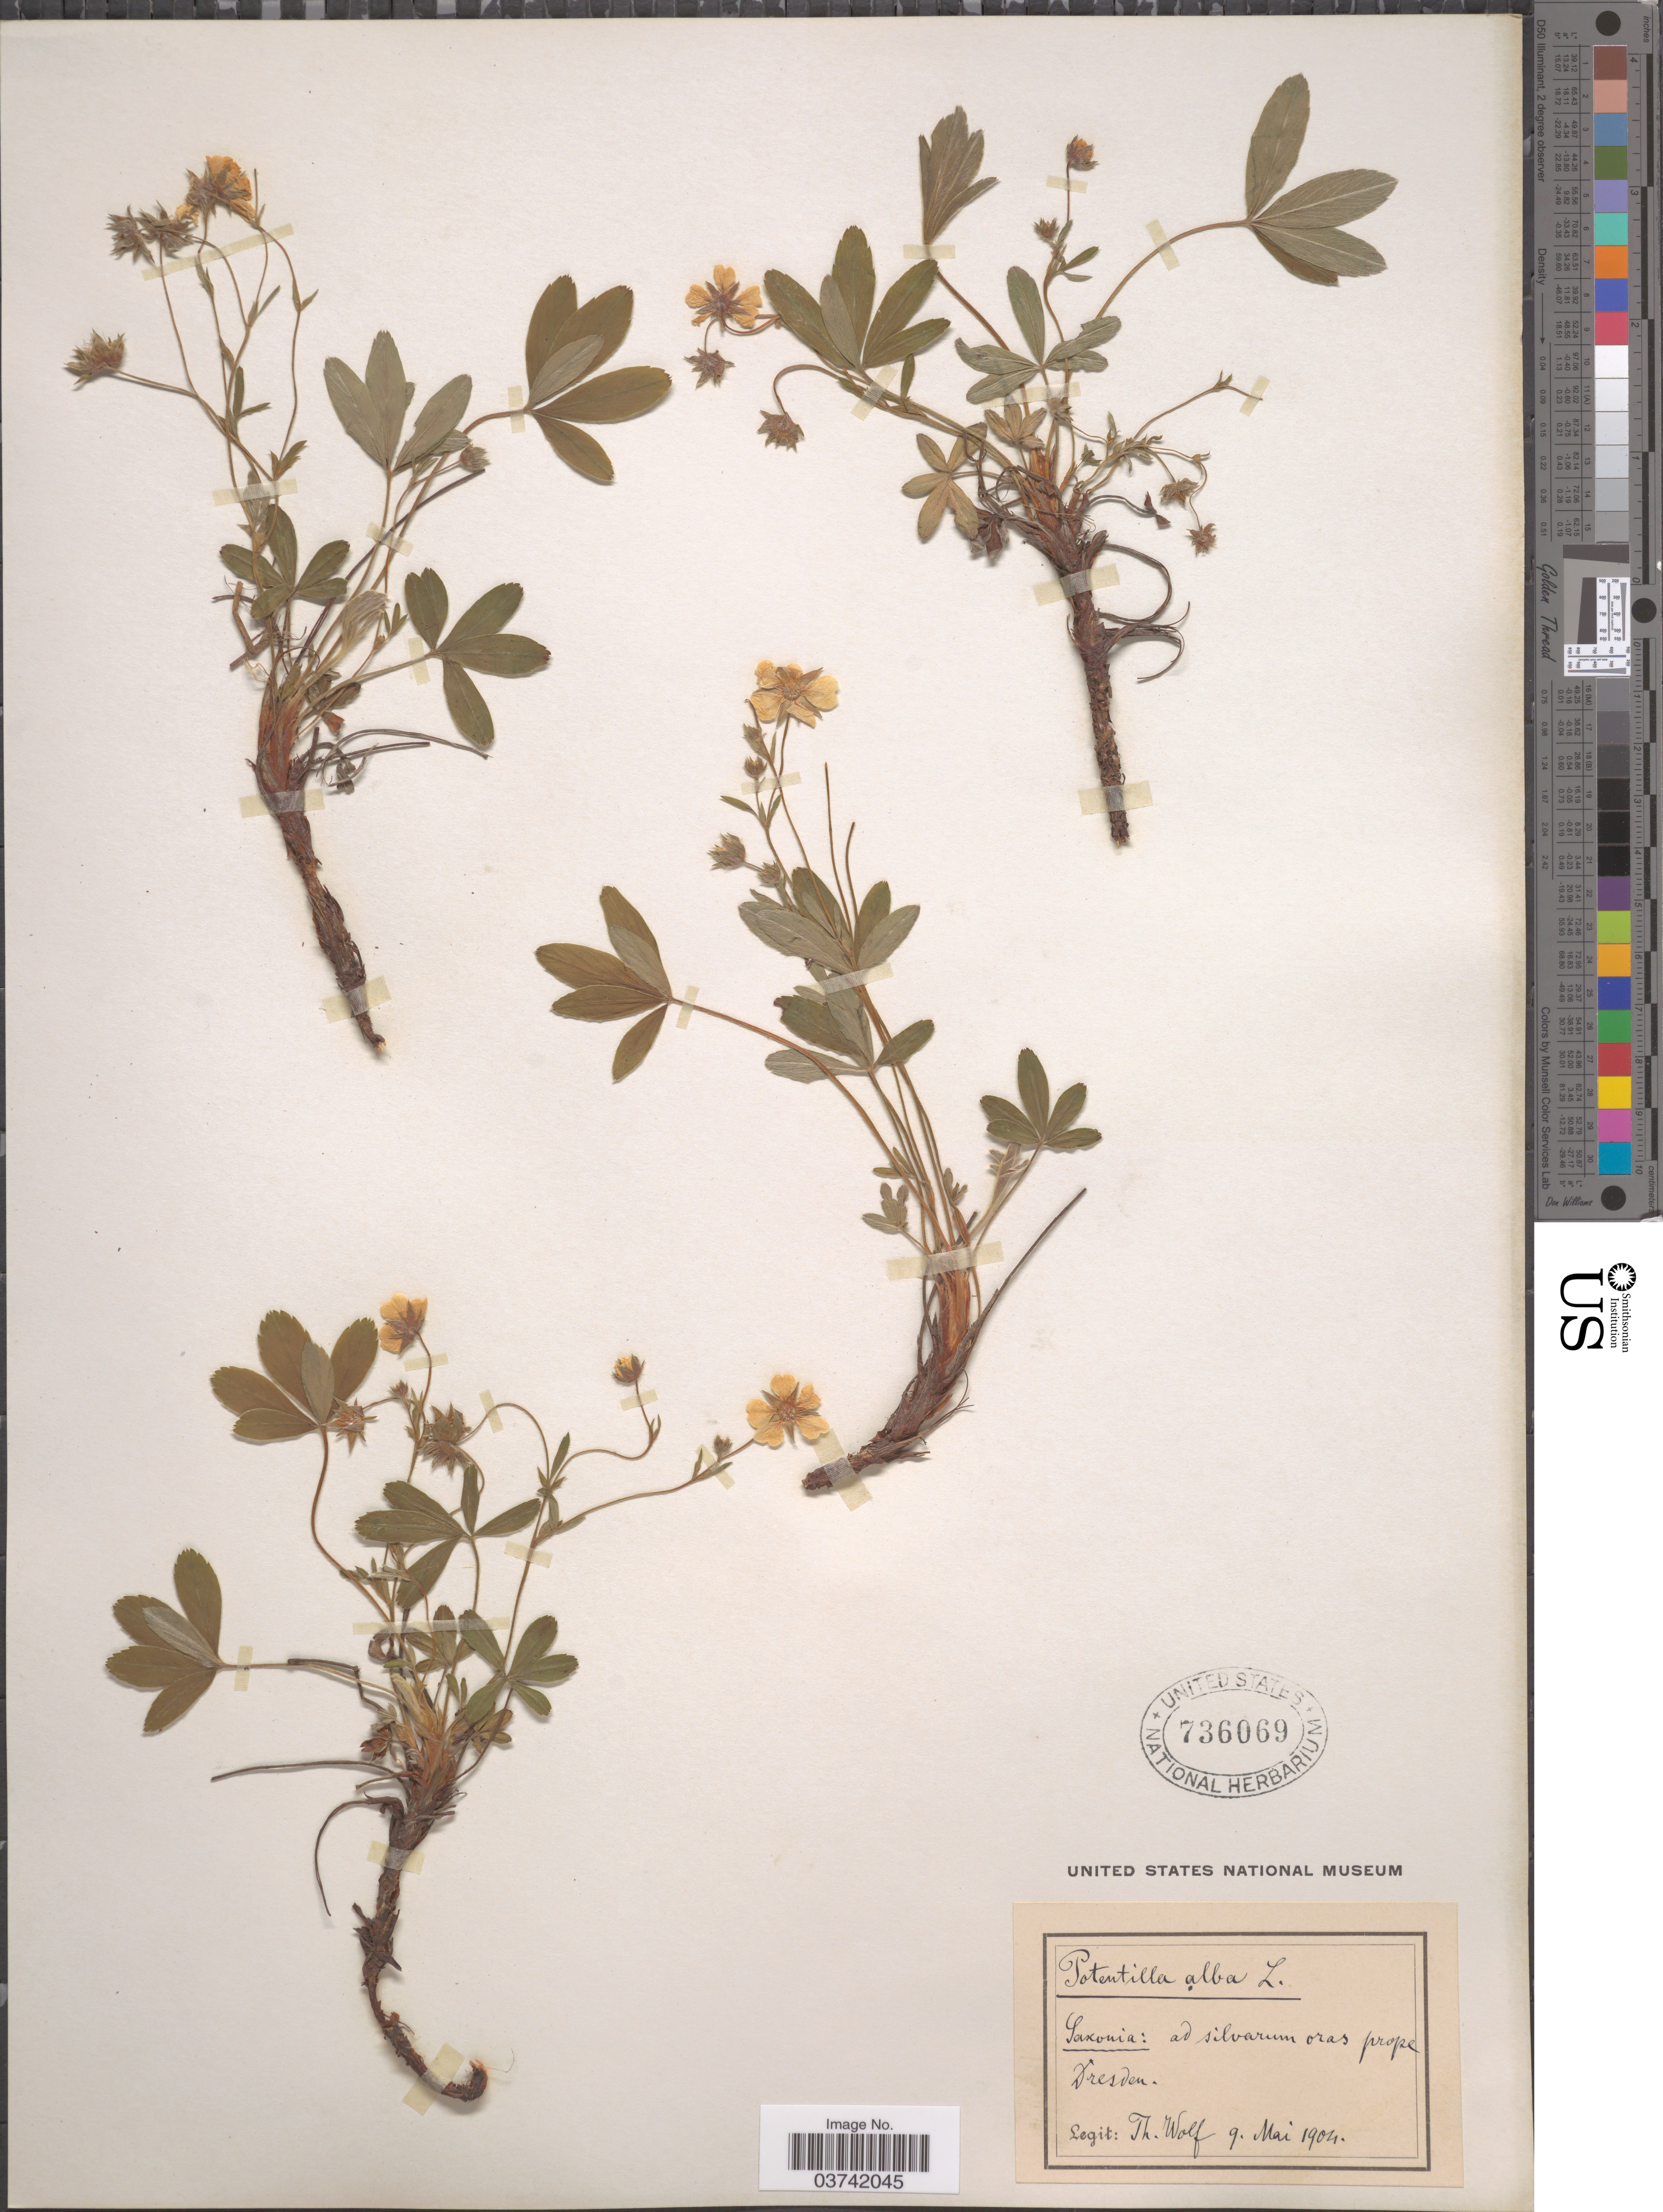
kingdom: Plantae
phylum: Tracheophyta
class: Magnoliopsida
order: Rosales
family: Rosaceae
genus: Potentilla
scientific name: Potentilla alba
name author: L.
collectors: T. Wolf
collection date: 1904-05-09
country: Germany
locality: Saxonia: ad silvarum oras prope Dresden.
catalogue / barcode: US 736069